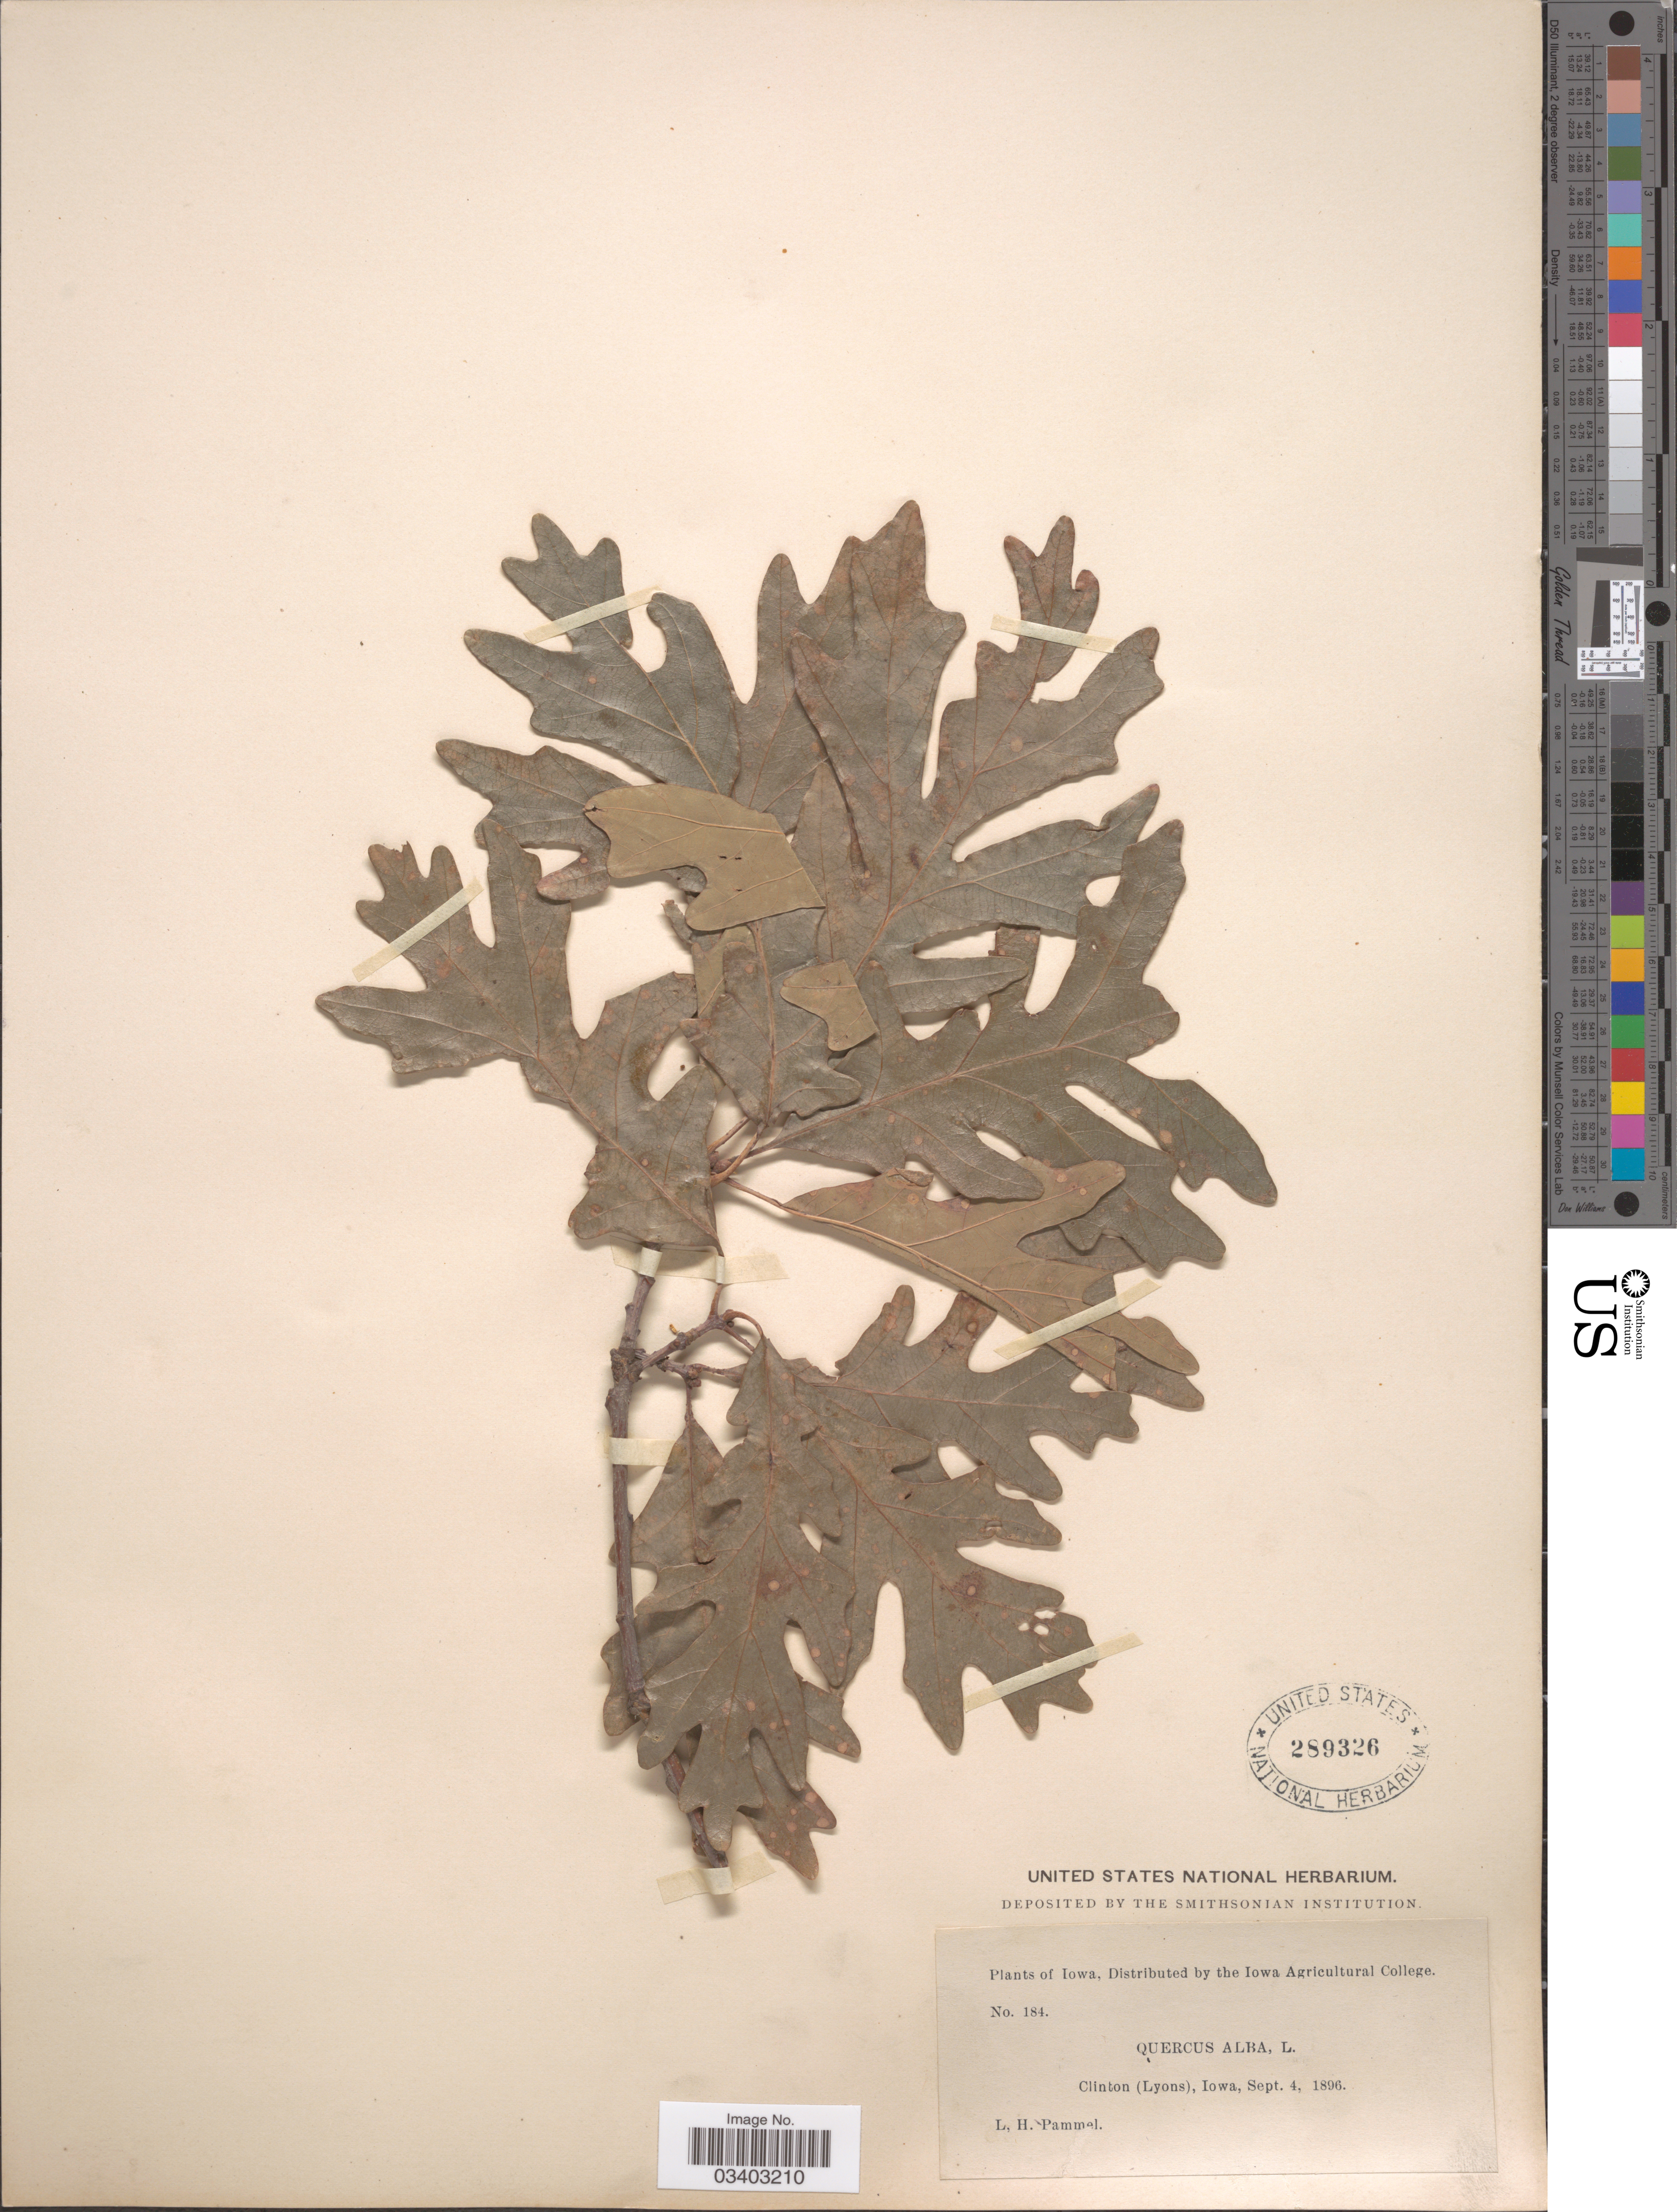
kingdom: Plantae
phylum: Tracheophyta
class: Magnoliopsida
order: Fagales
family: Fagaceae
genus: Quercus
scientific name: Quercus alba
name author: L.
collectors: L. Pammel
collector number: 184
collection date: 1896-09-04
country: United States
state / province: Iowa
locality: Clinton (Lyons).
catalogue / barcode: US 289326